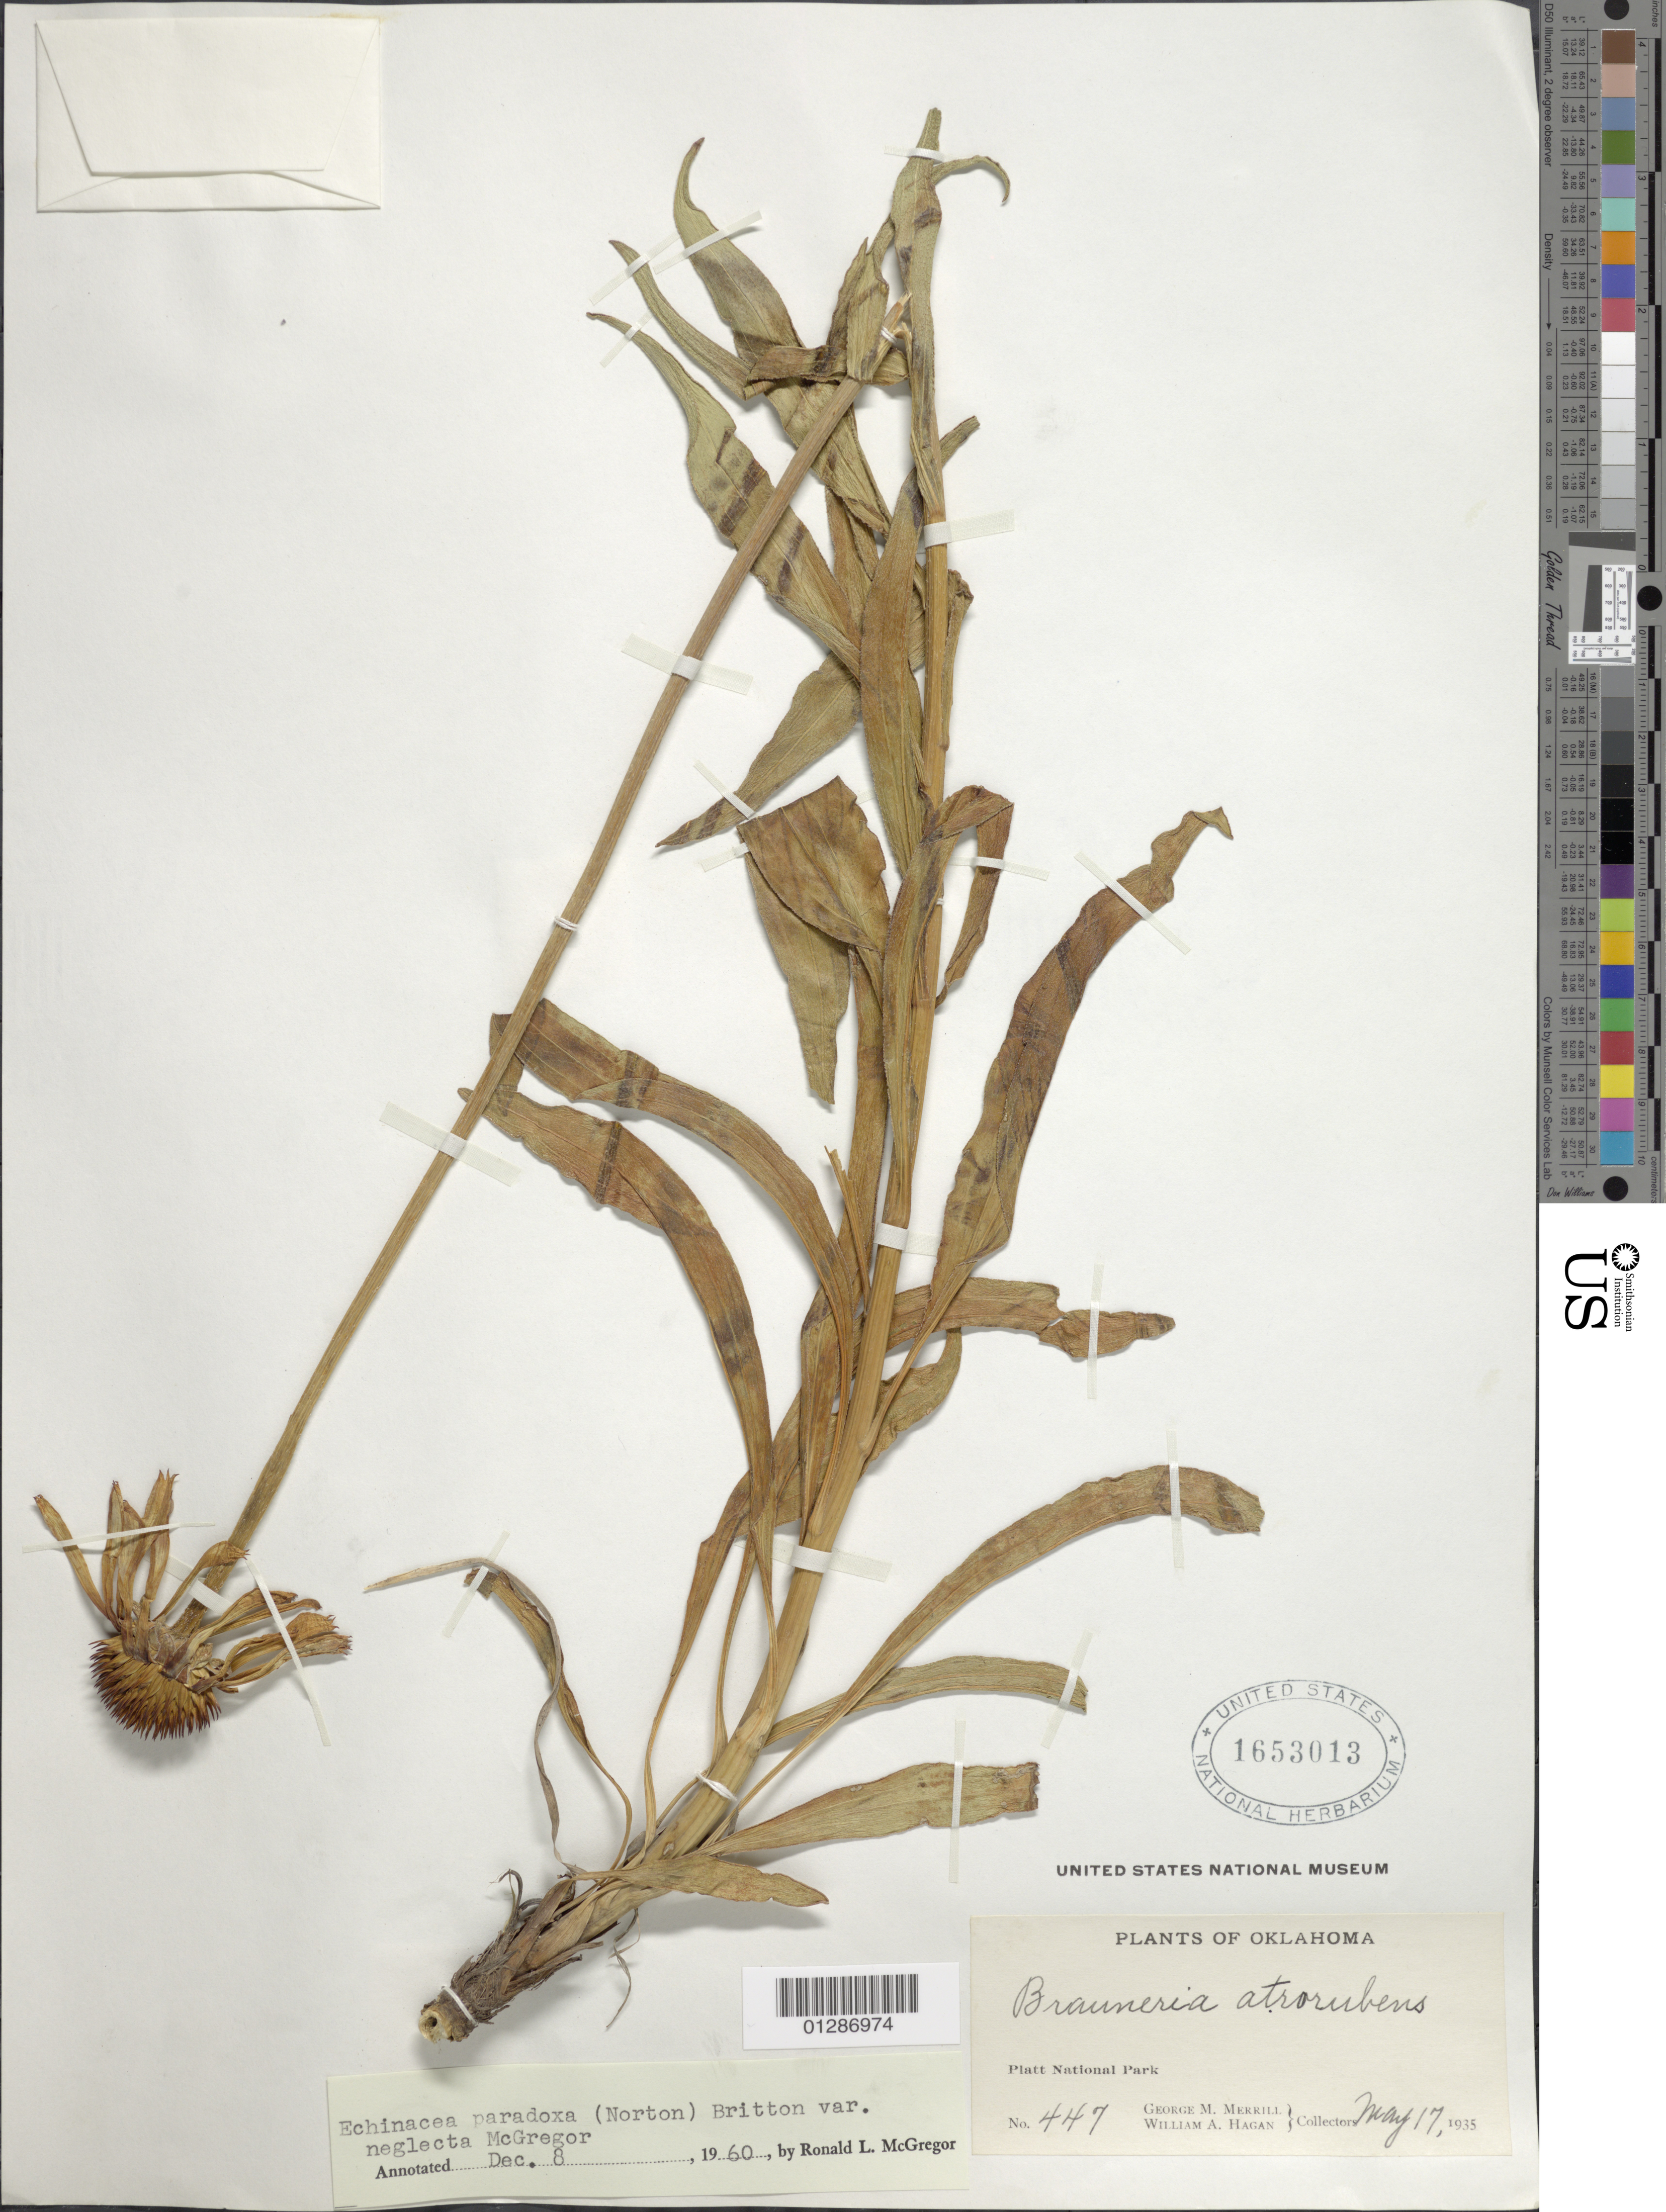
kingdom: Plantae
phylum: Tracheophyta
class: Magnoliopsida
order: Asterales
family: Asteraceae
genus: Echinacea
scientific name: Echinacea atrorubens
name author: (Nutt.) Nutt.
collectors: G. M. Merrill & W. Hagan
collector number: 447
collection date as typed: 17 May 1935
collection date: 1935-05-17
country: United States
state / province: Oklahoma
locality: Platt National Park.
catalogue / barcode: US 1653013